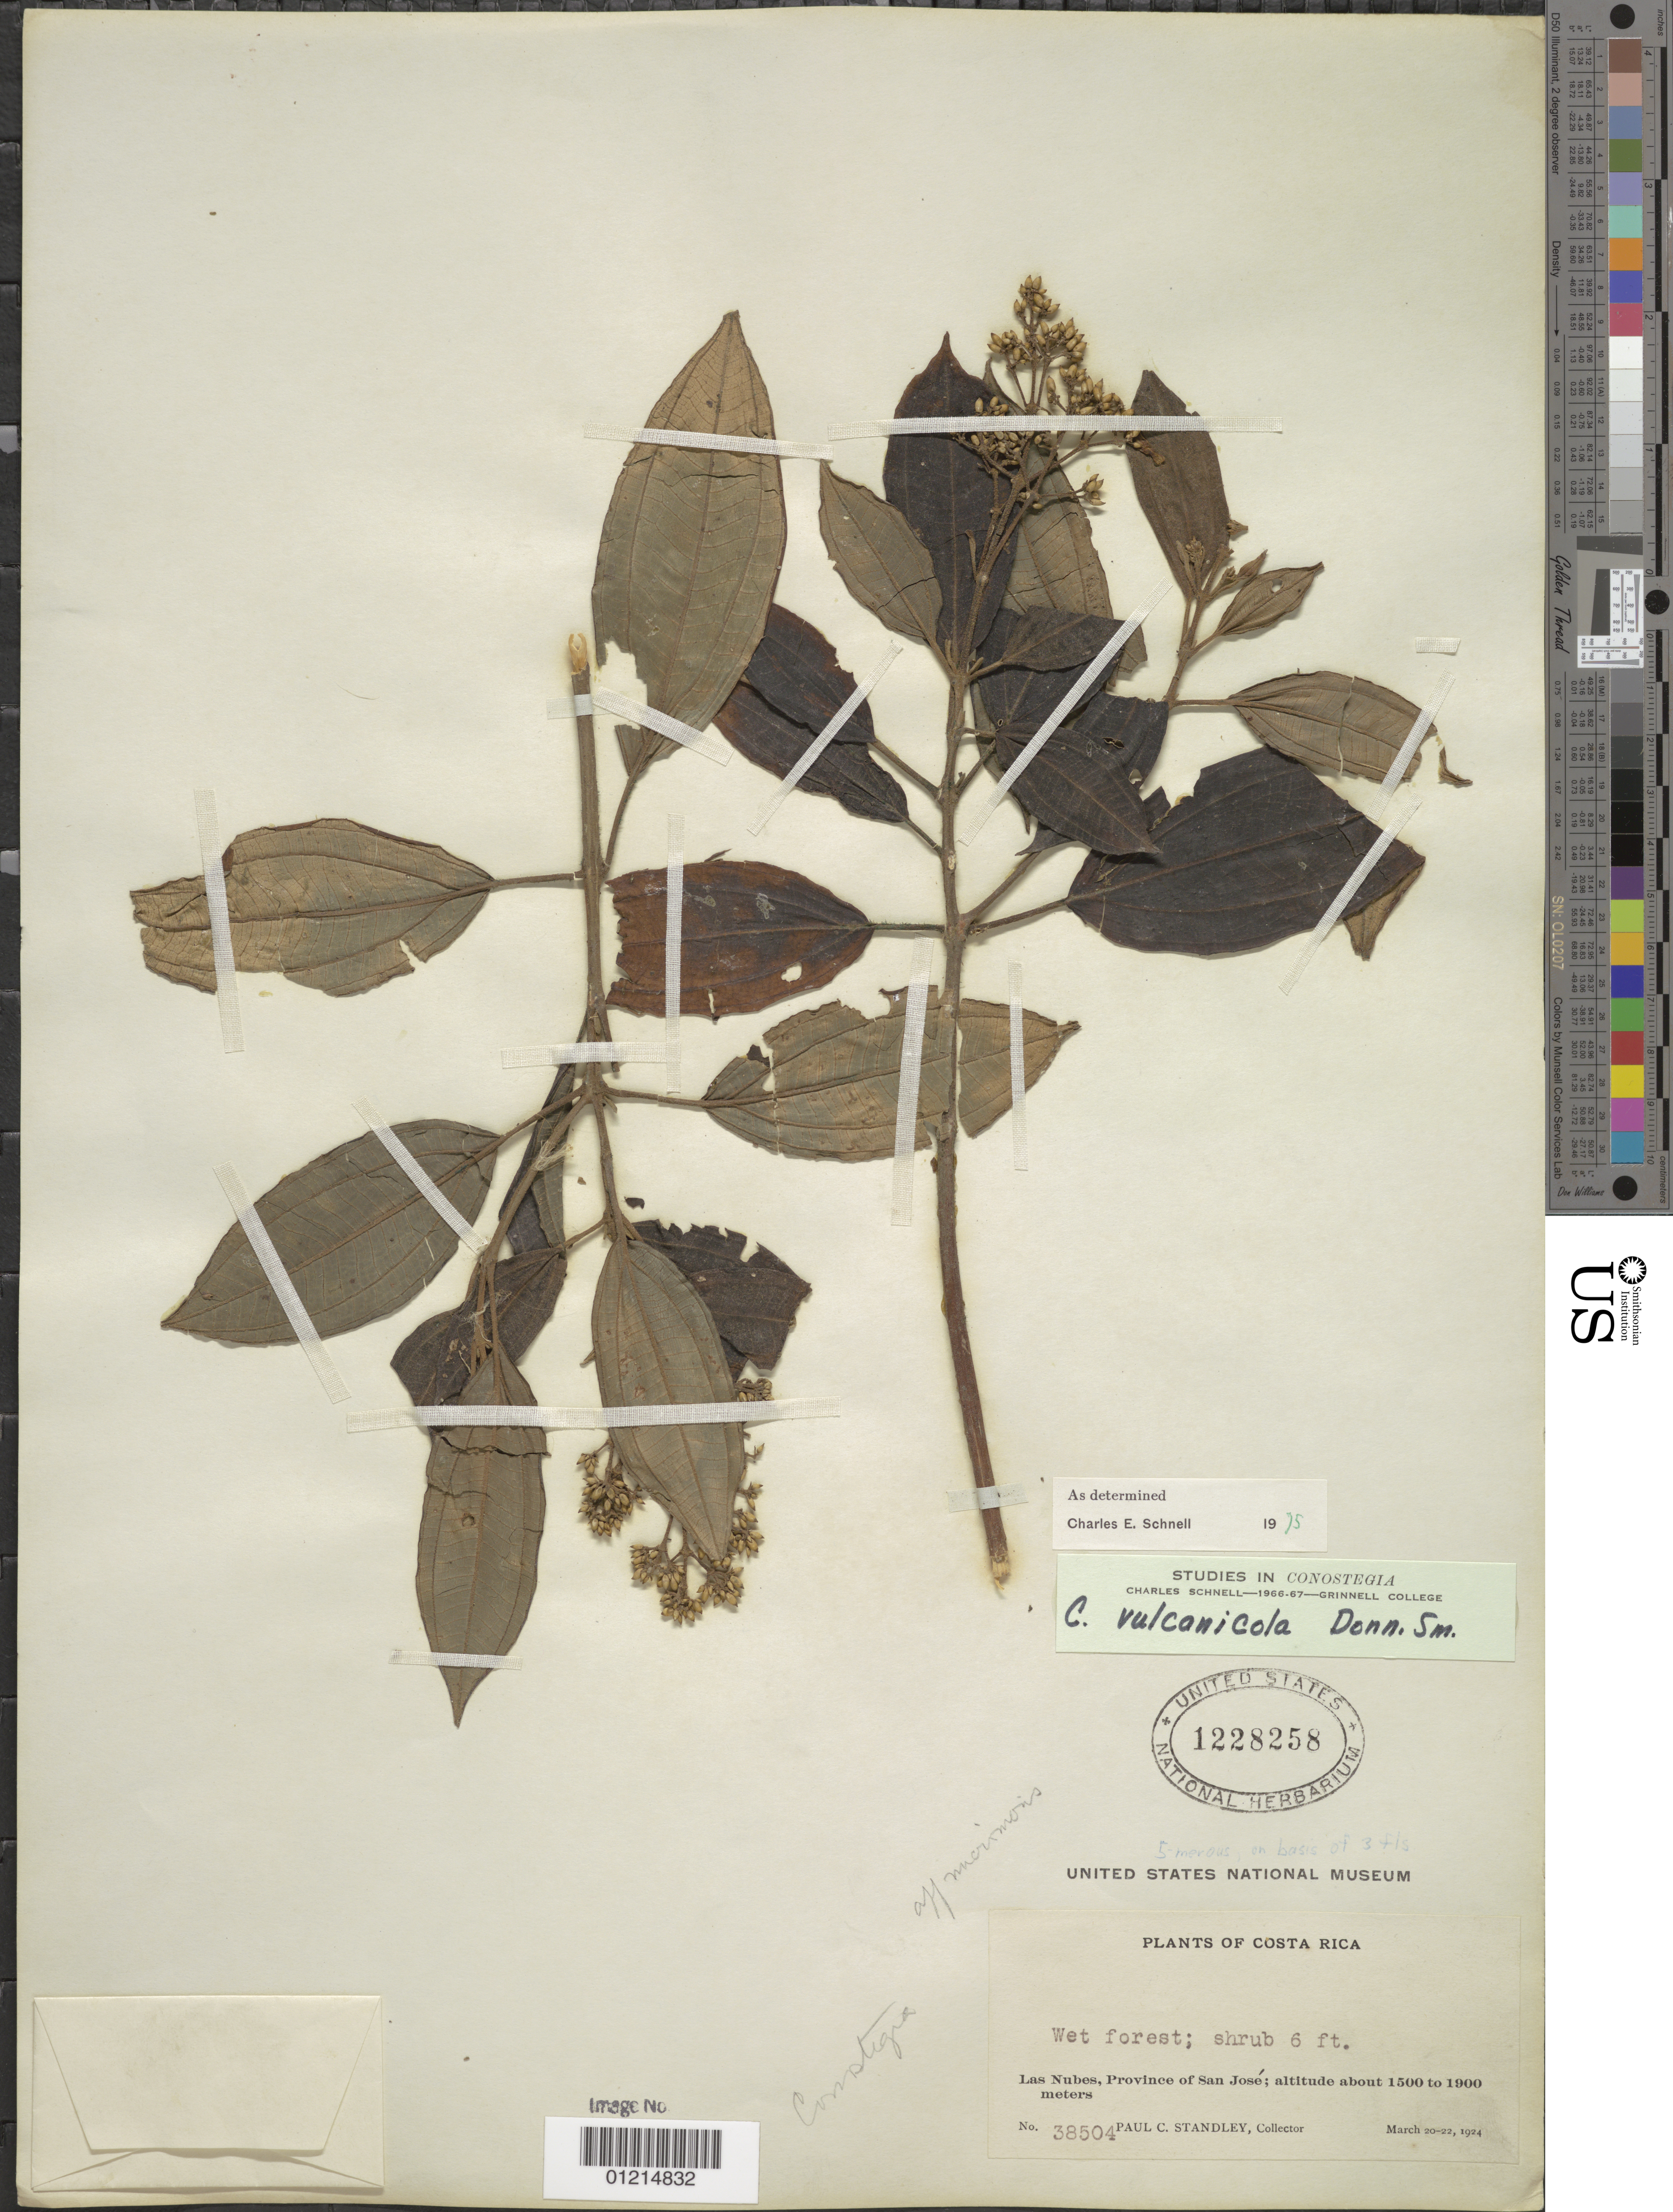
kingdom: Plantae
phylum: Tracheophyta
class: Magnoliopsida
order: Myrtales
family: Melastomataceae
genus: Conostegia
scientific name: Conostegia vulcanicola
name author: Donn. Sm.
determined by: Schnell, C. E.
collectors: P. C. Standley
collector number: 38504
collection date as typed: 20-22 Mar 1924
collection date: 1924-03-20/1924-03-22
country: Costa Rica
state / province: San José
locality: Las Nubes, Province of San José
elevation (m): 1500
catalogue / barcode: US 1228258